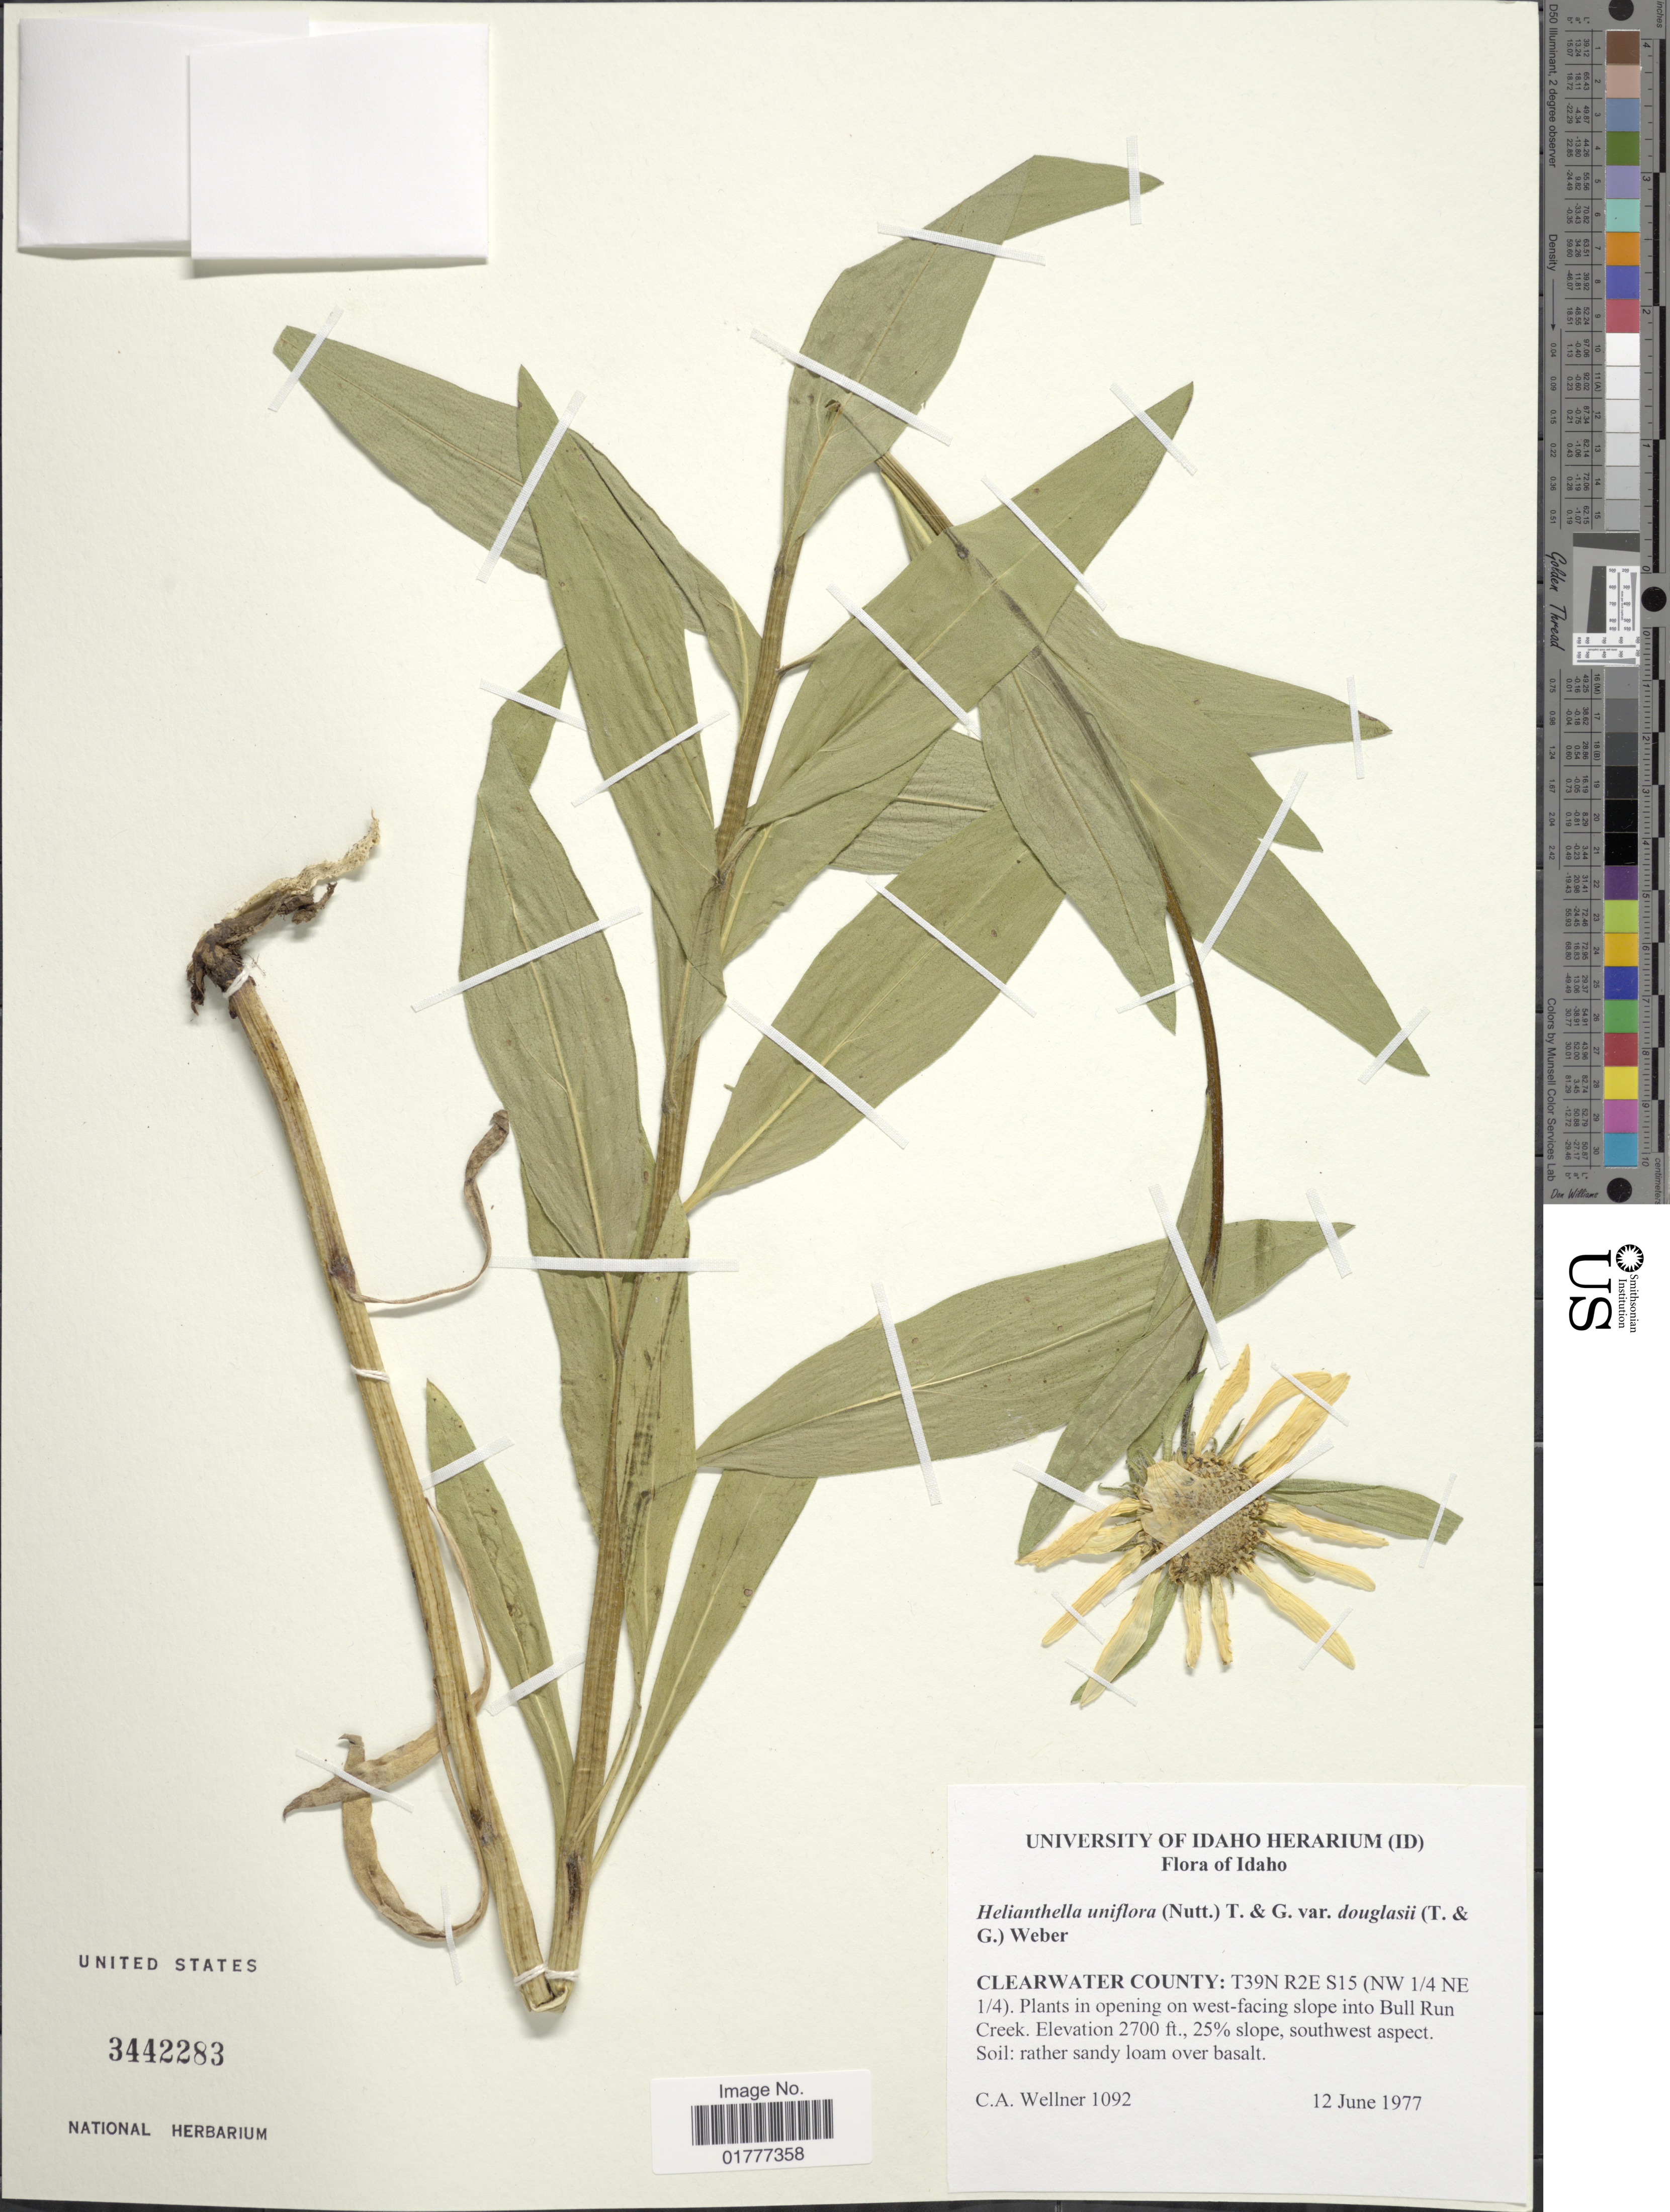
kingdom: Plantae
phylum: Tracheophyta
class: Magnoliopsida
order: Asterales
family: Asteraceae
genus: Helianthella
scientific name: Helianthella uniflora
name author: Torr. & A. Gray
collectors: C. Wellner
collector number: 1092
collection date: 1977-06-12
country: United States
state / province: Idaho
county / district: Clearwater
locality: T39N R2E S15 (NW 1/4 NE 1/4), plants in opening on west-facing slope into Bull Run Creek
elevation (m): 823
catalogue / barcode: US 3442283